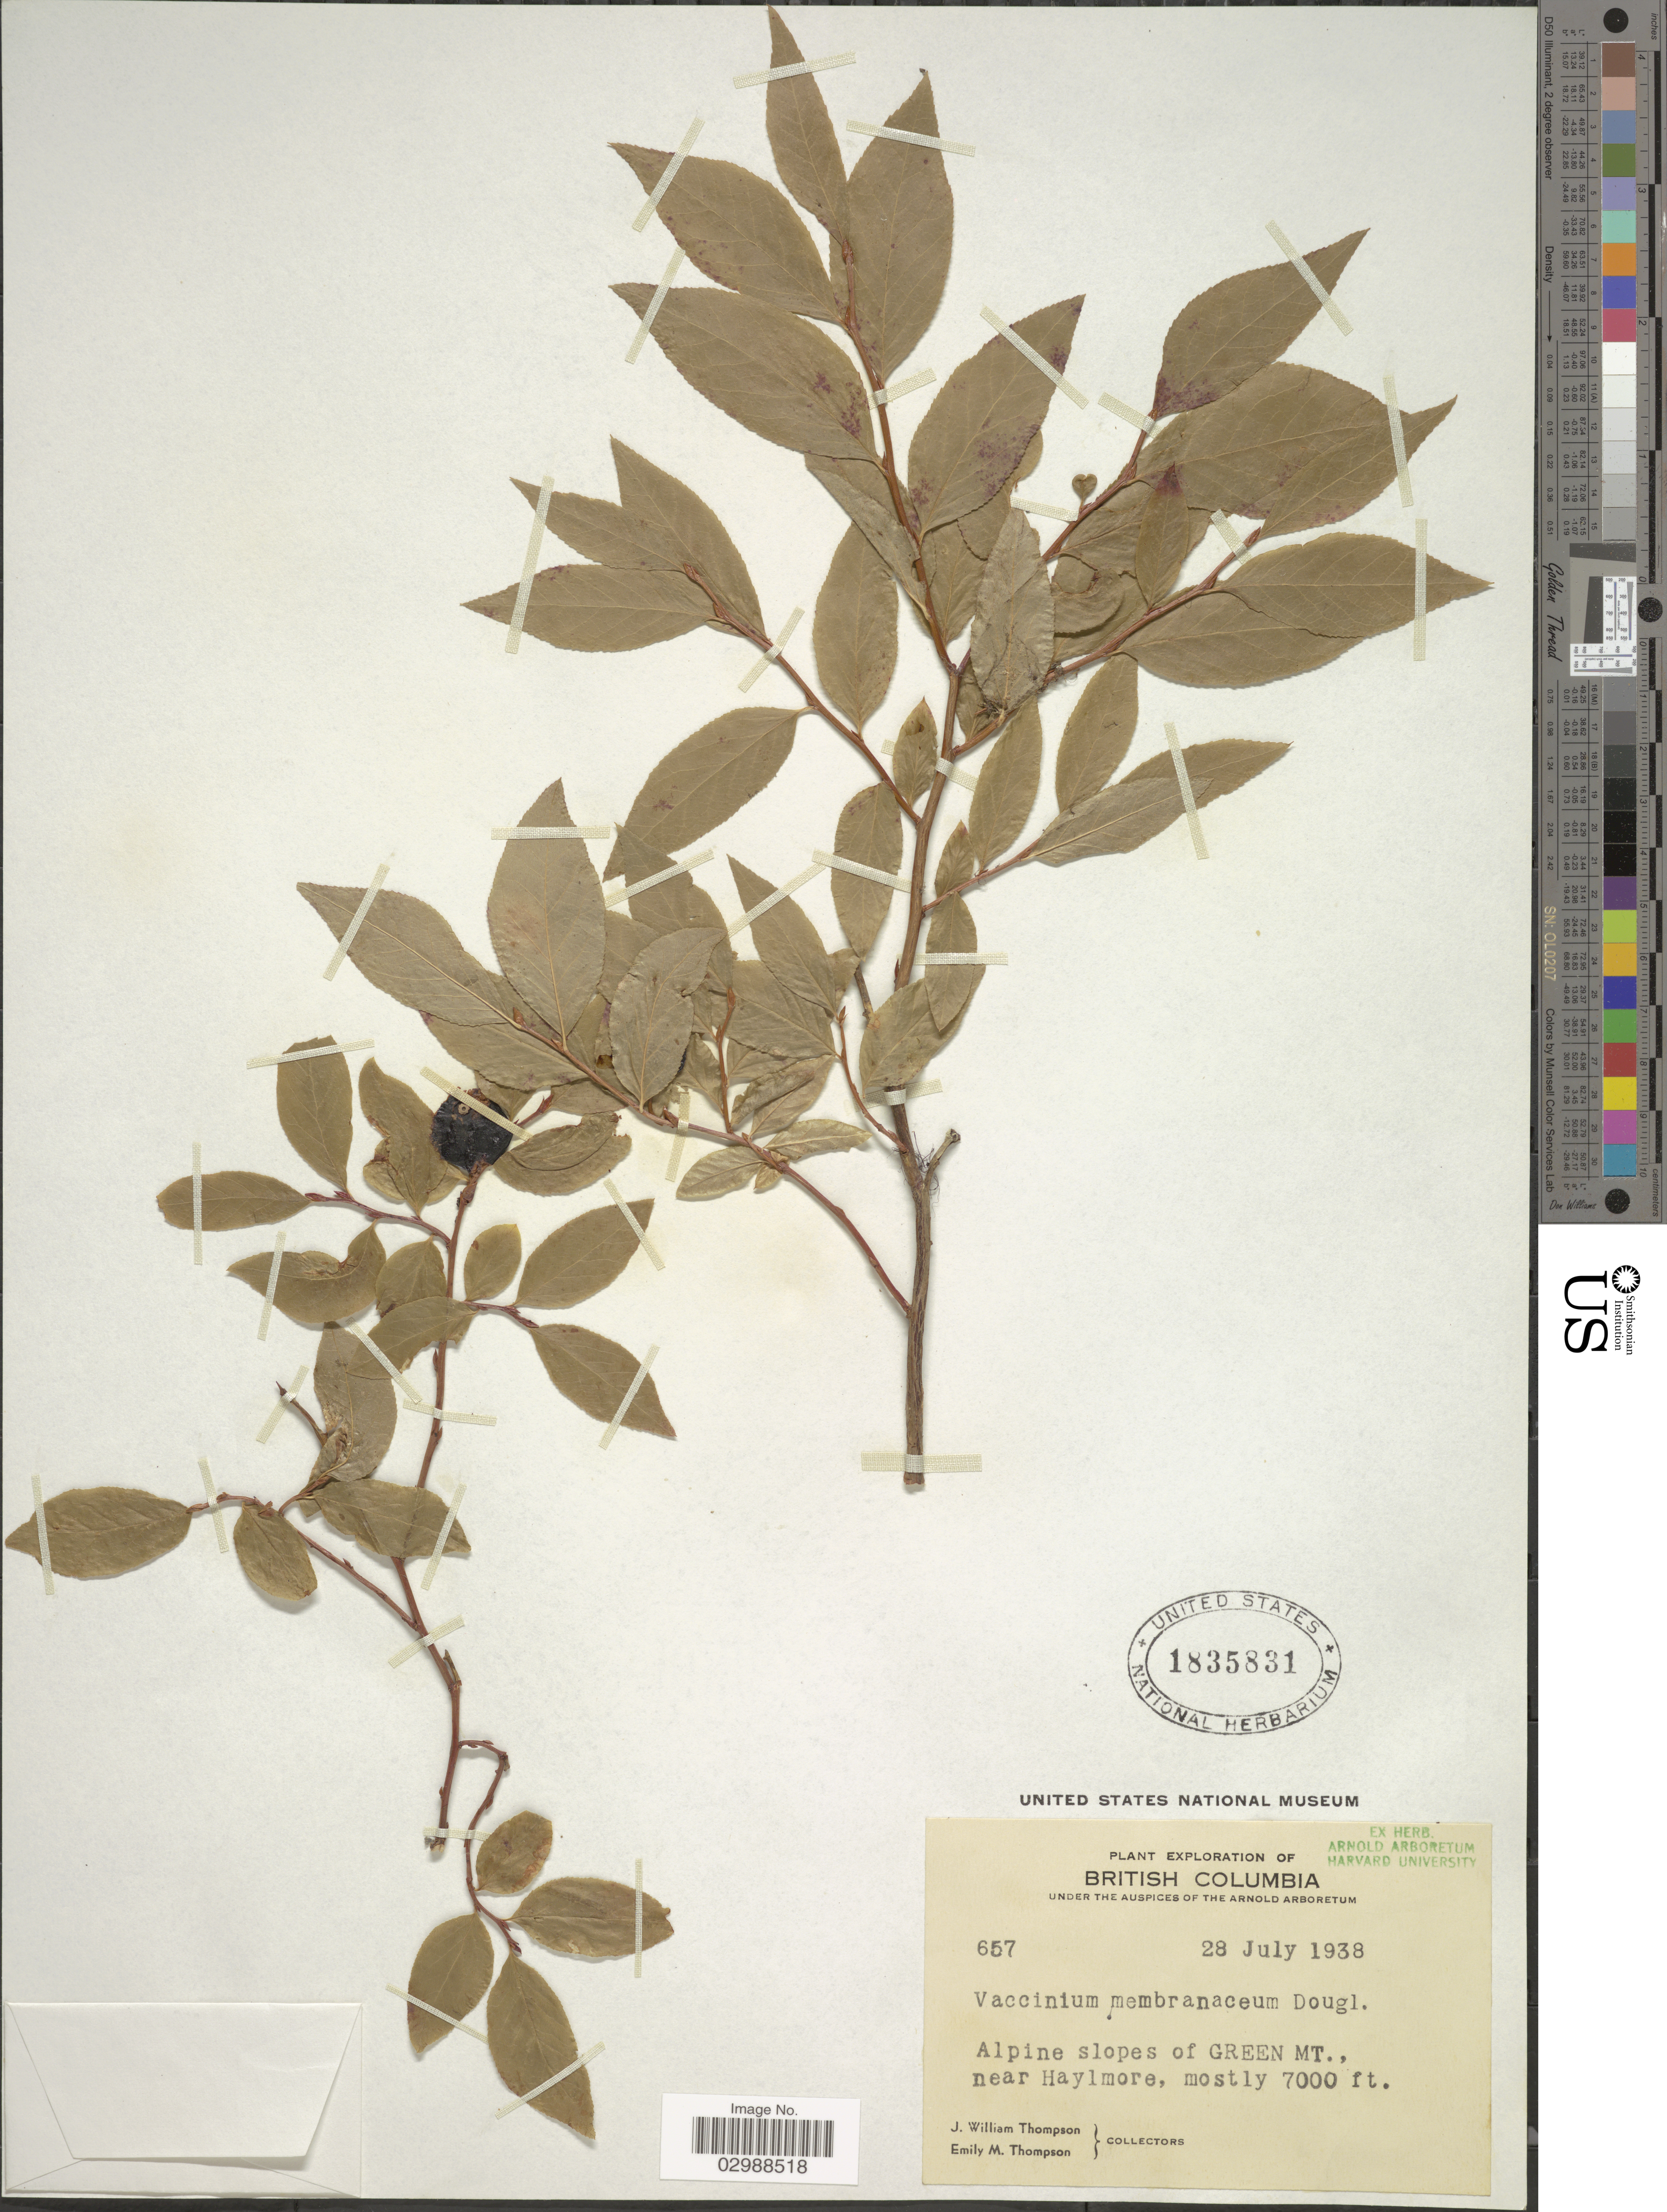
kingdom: Plantae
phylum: Tracheophyta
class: Magnoliopsida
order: Ericales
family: Ericaceae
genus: Vaccinium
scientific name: Vaccinium membranaceum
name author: Douglas ex Torr.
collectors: J. W. Thompson & E. M. Thompson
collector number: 657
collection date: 1938-07-28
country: Canada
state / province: British Columbia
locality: Alpine slopes of Green Mt., near Haylmore.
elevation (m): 2134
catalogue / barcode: US 1835831